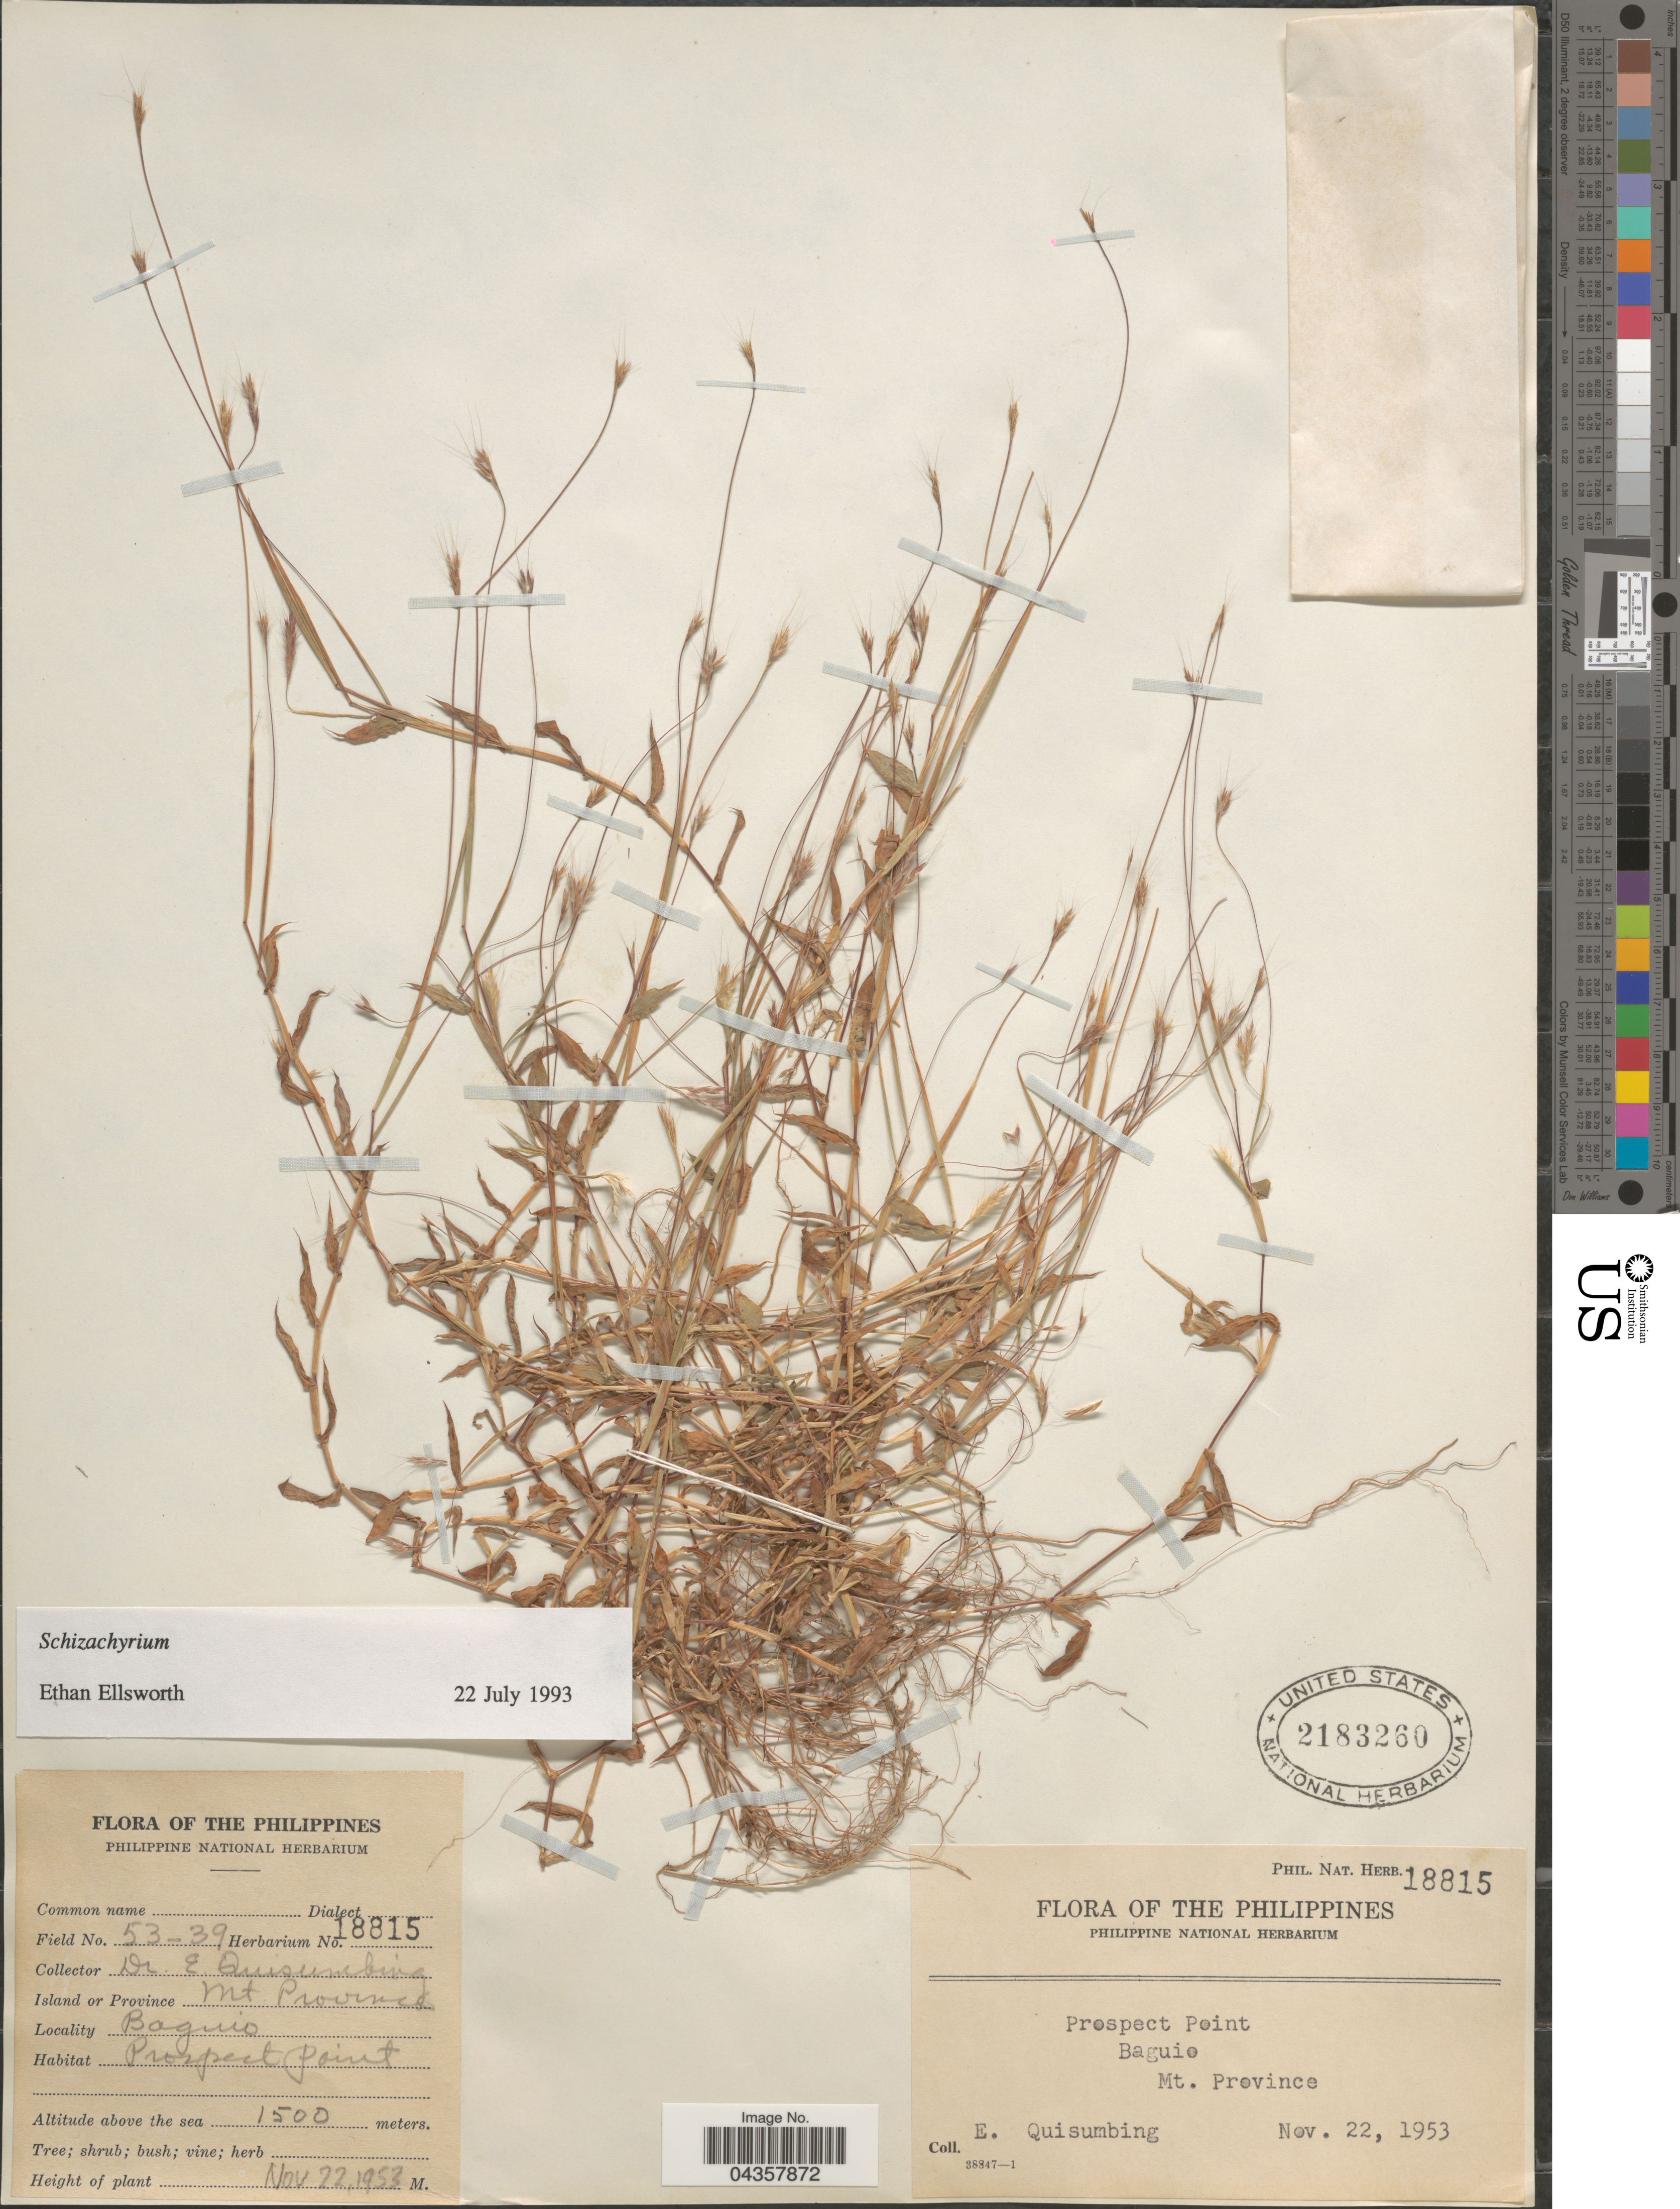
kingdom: Plantae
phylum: Tracheophyta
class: Liliopsida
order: Poales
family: Poaceae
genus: Schizachyrium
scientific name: Schizachyrium sp.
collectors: E. Quisumbing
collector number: Phil. Nat. Herb. 18815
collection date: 1953-11-22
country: Philippines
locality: Island or Province Mt. Province. Baguio. Prospect Point.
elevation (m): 1500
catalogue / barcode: US 2183260